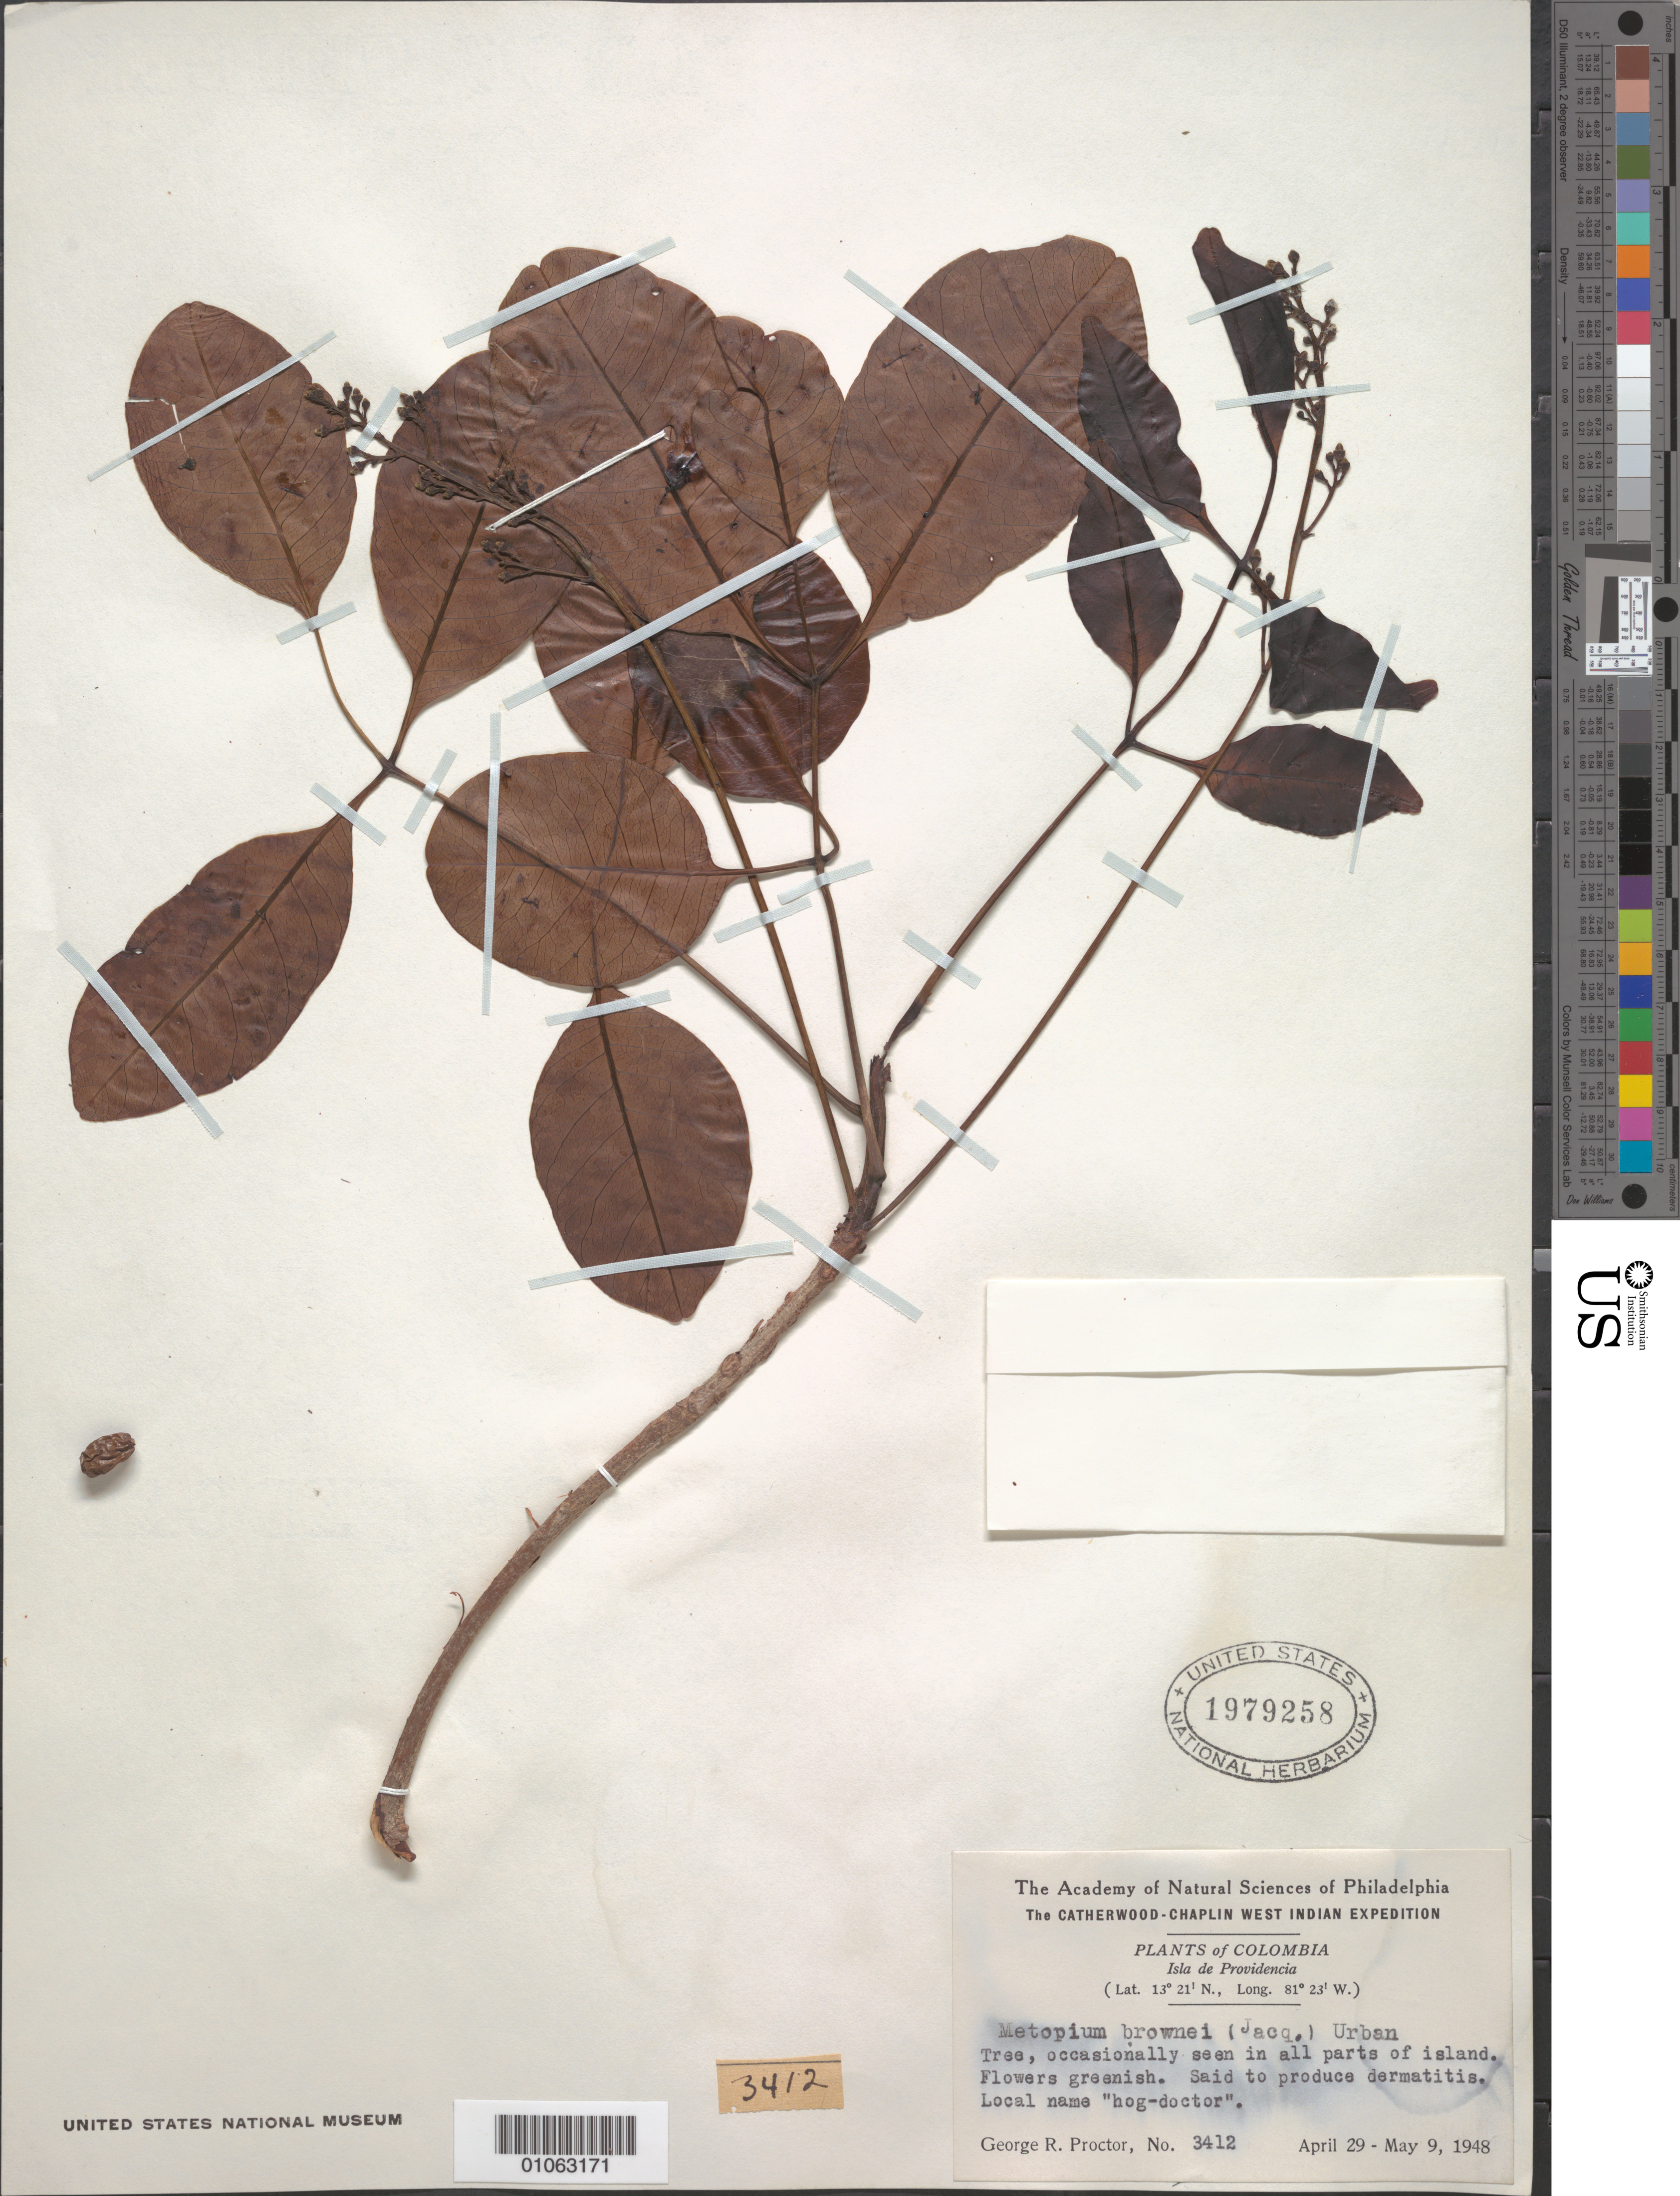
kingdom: Plantae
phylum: Tracheophyta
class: Magnoliopsida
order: Sapindales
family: Anacardiaceae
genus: Metopium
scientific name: Metopium brownei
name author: (Jacq.) Urb.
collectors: G. R. Proctor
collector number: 3412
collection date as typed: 29 Apr 1948 to 09 May 1948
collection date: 1948-04-29/1948-05-09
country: Colombia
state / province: San Andrés Y Providencia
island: Providencia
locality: Tree occasionally seen in all parts of island.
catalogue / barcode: US 1979258